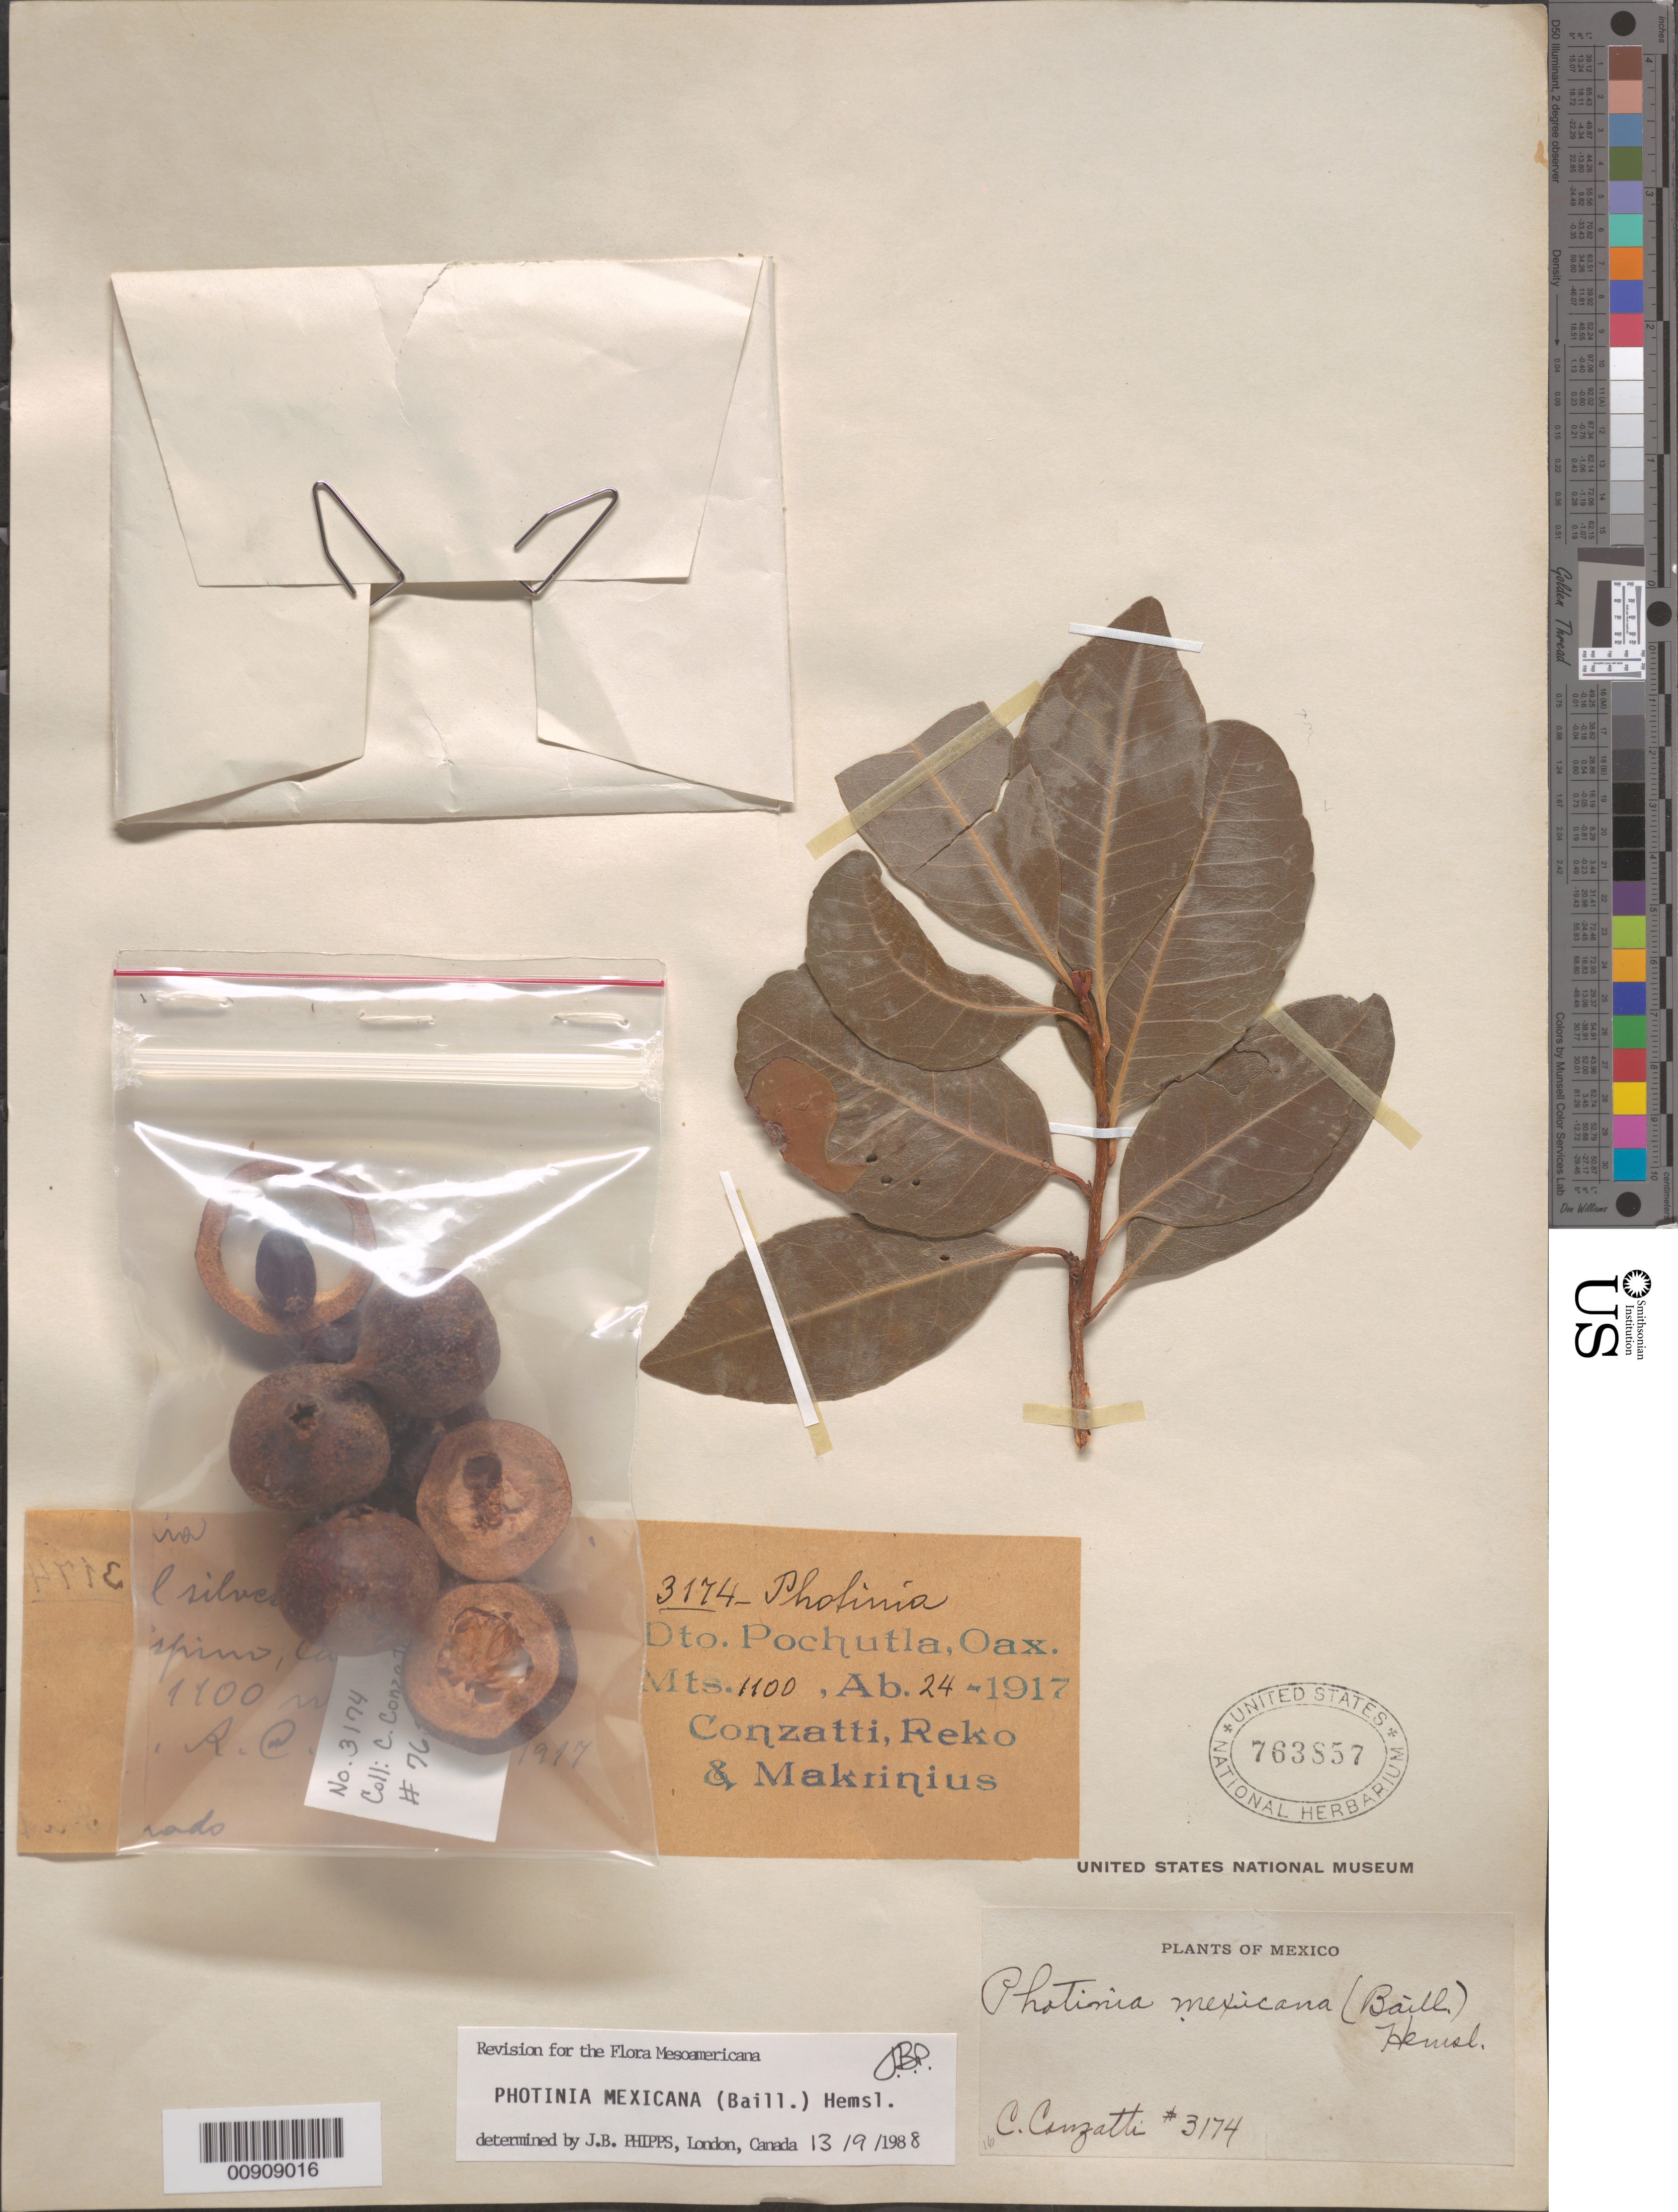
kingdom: Plantae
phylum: Tracheophyta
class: Magnoliopsida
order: Rosales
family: Rosaceae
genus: Phippsiomeles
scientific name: Phippsiomeles mexicana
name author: (Baill.) B.B. Liu & J. Wen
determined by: Strong, Mark T., (BOT), Smithsonian Institution - National Museum of Natural History (UNITED STATES)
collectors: C. Conzatti & -. Makrinius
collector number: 3174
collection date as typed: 24 Apr 1917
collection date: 1917-04-24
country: Mexico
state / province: Oaxaca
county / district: Pochutla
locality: Cerro Espino, Caf. S. Rafael, Dto. Pochutla, Oaxaca.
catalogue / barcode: US 763857